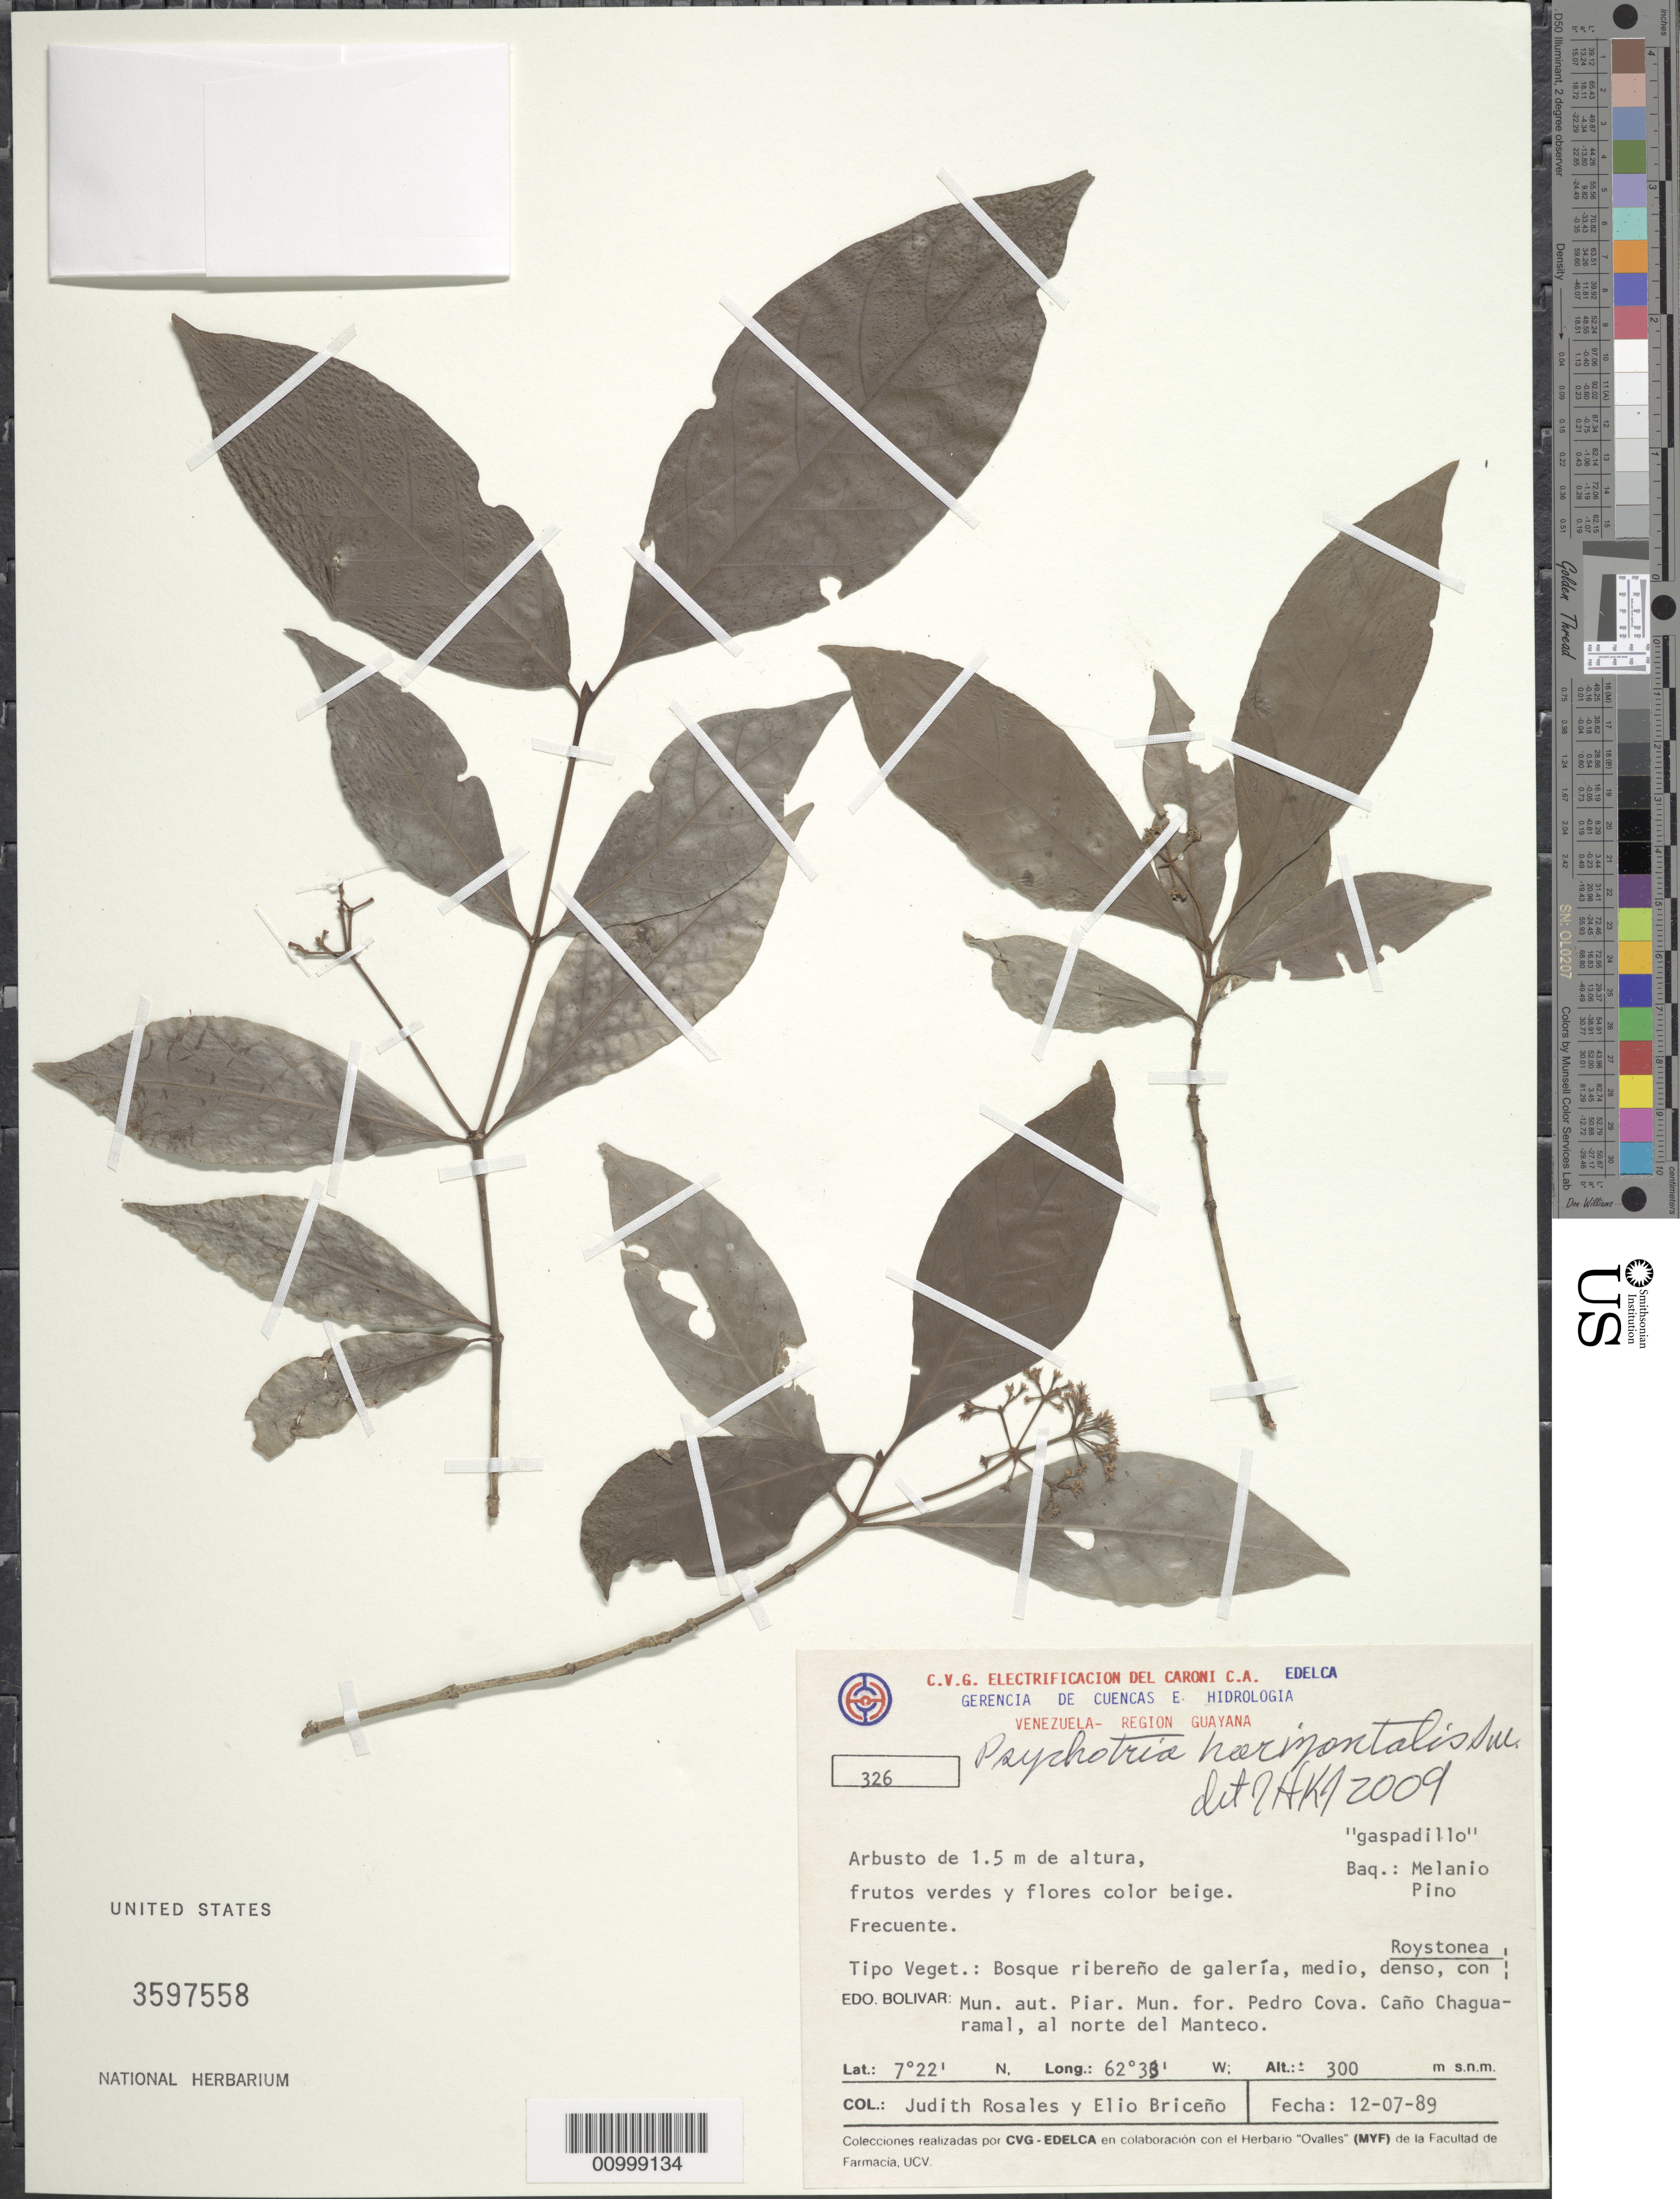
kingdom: Plantae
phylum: Tracheophyta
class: Magnoliopsida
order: Gentianales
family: Rubiaceae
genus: Psychotria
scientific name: Psychotria horizontalis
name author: Sw.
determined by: Kirkbride, J. H.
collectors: J. Rosales & E. Briceno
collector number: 326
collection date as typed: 12-Jul-89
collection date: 1989-07-12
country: Venezuela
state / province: Bolívar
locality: Mun. aut. Piar. Mun. for. Pedro Cova. Cano Chaguaramal, al norte del Manteco.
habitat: Bosque ribereno de galeria, medio, denso, con Roystonea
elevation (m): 300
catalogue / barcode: US 3597558